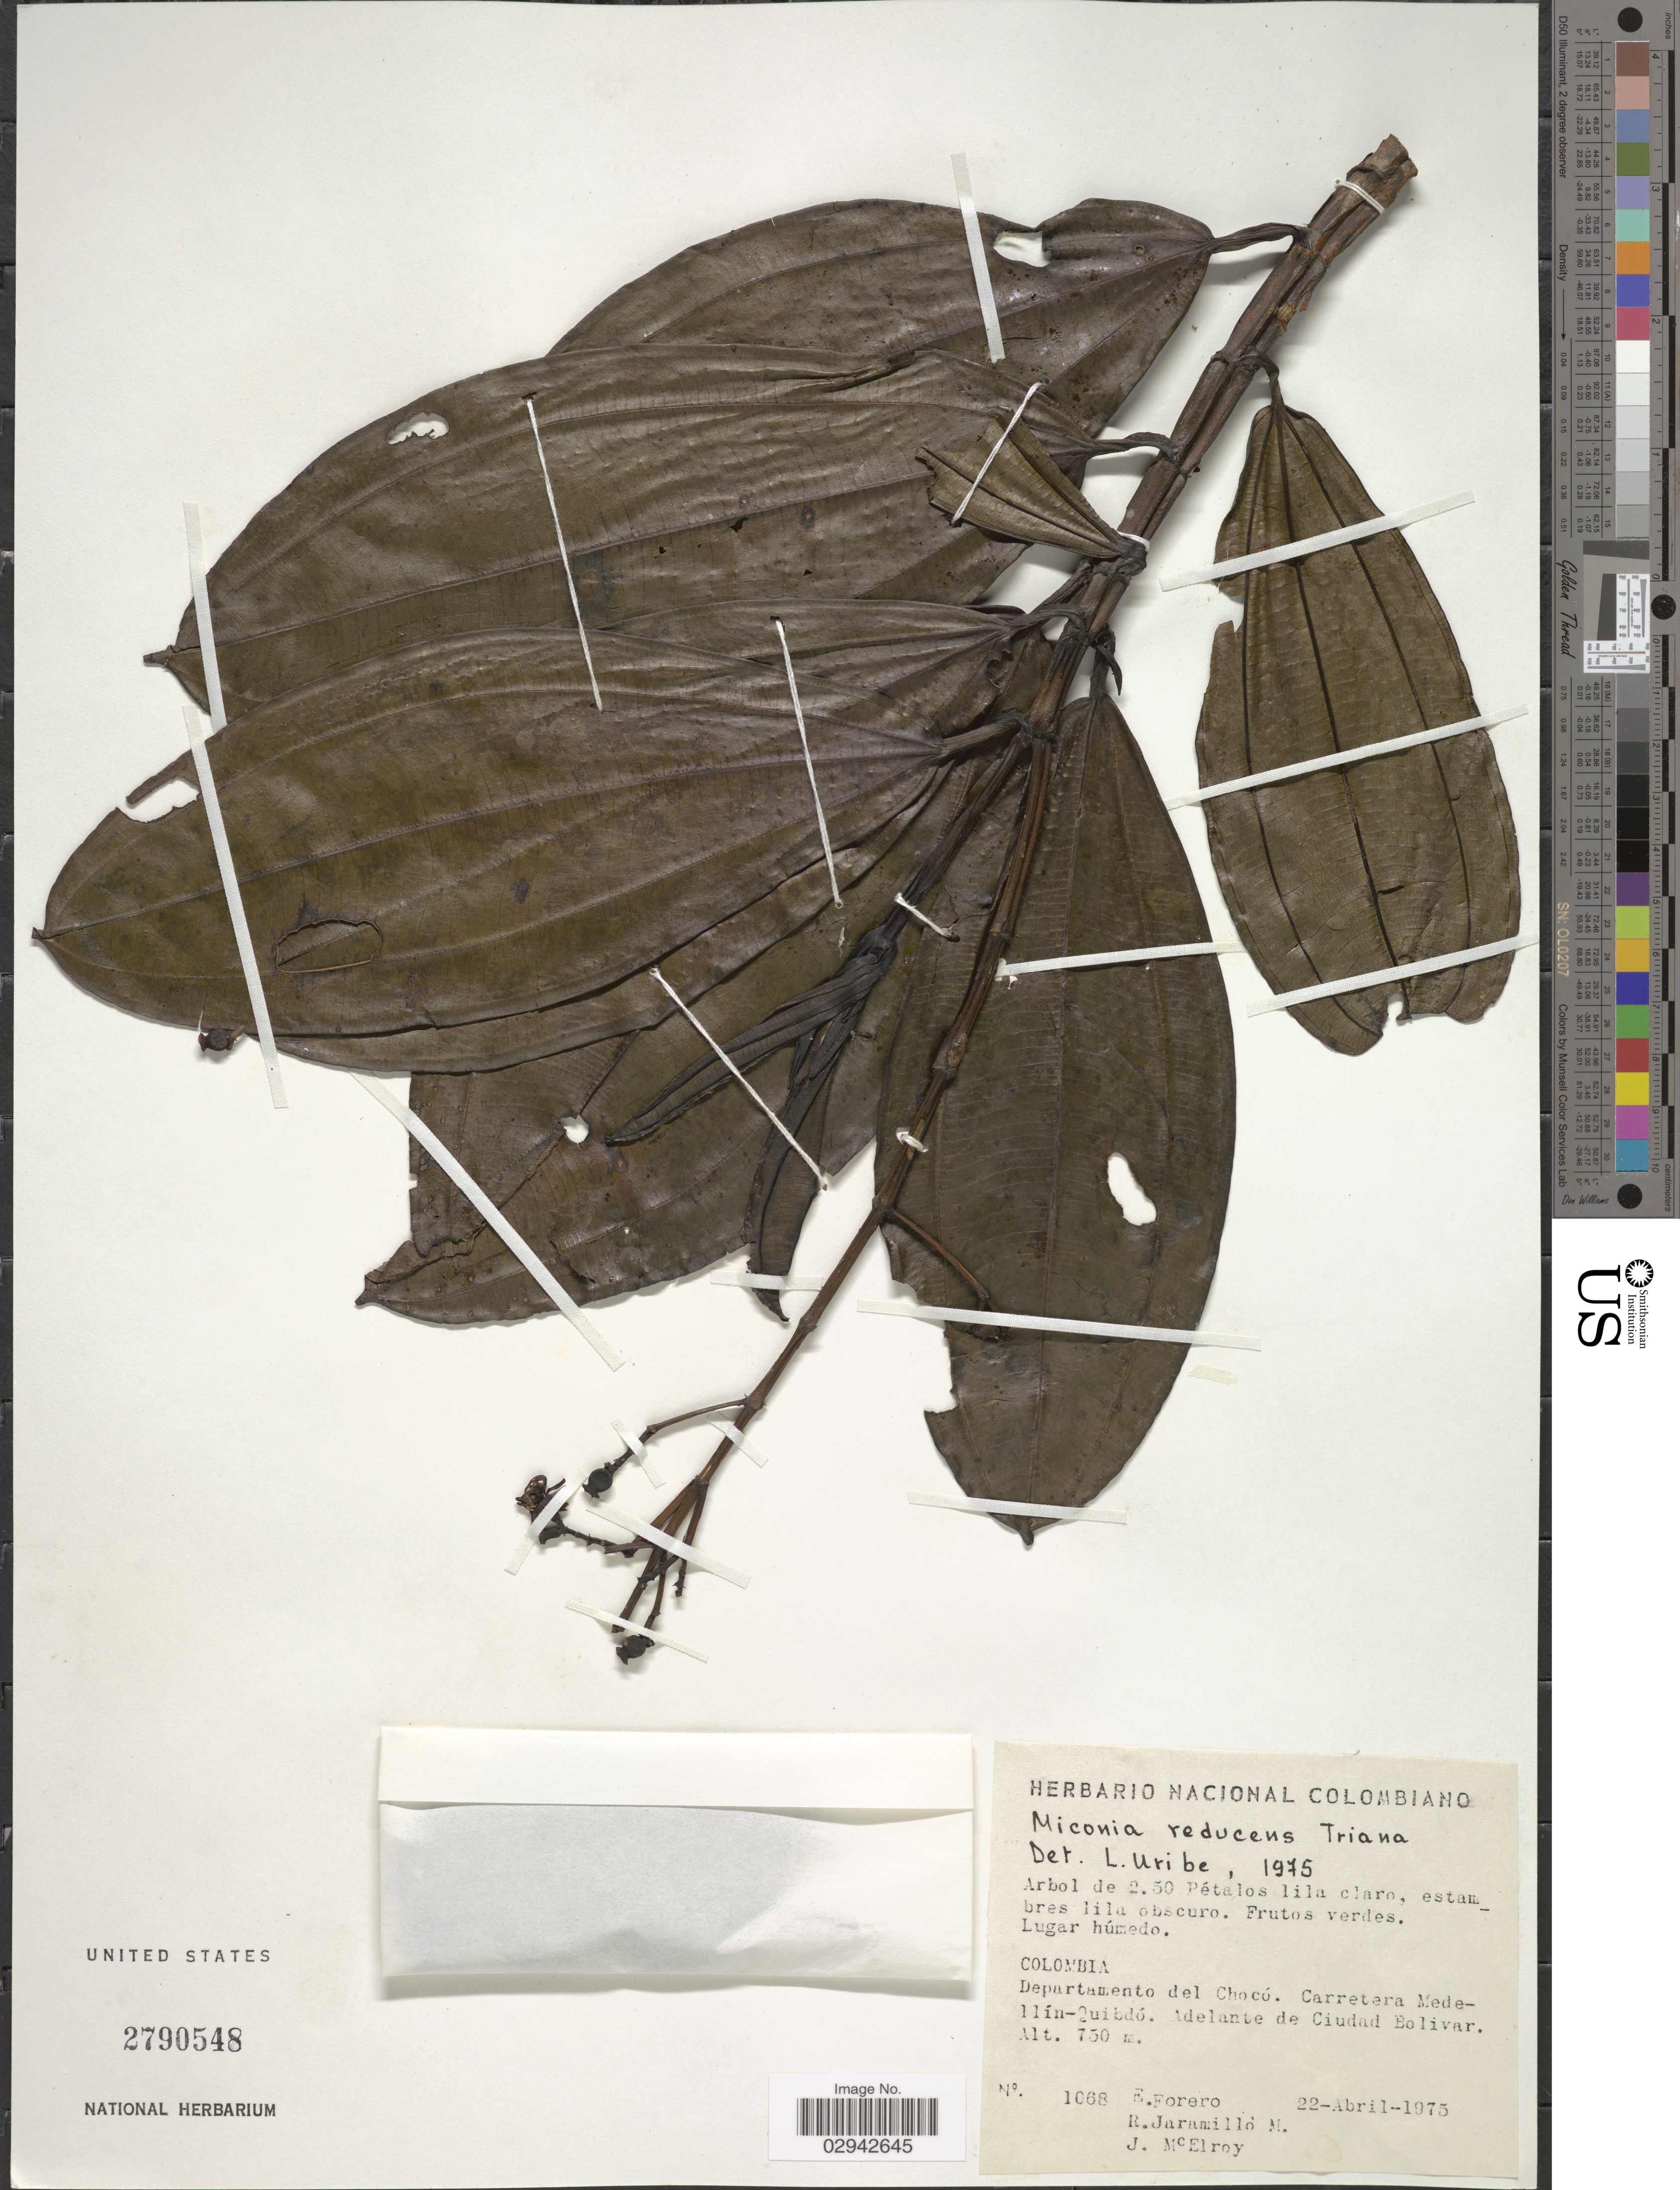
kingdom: Plantae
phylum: Tracheophyta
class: Magnoliopsida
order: Myrtales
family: Melastomataceae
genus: Miconia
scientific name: Miconia reducens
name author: Triana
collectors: E. Forero, R. Jaramillo M. & J. B. McElroy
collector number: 1068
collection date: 1975-04-22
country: Colombia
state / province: Chocó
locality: Departamento del Chocó, Carretera Medellín-Quibdó, Adelante de Ciudad Bolivar.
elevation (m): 750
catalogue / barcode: US 2790548